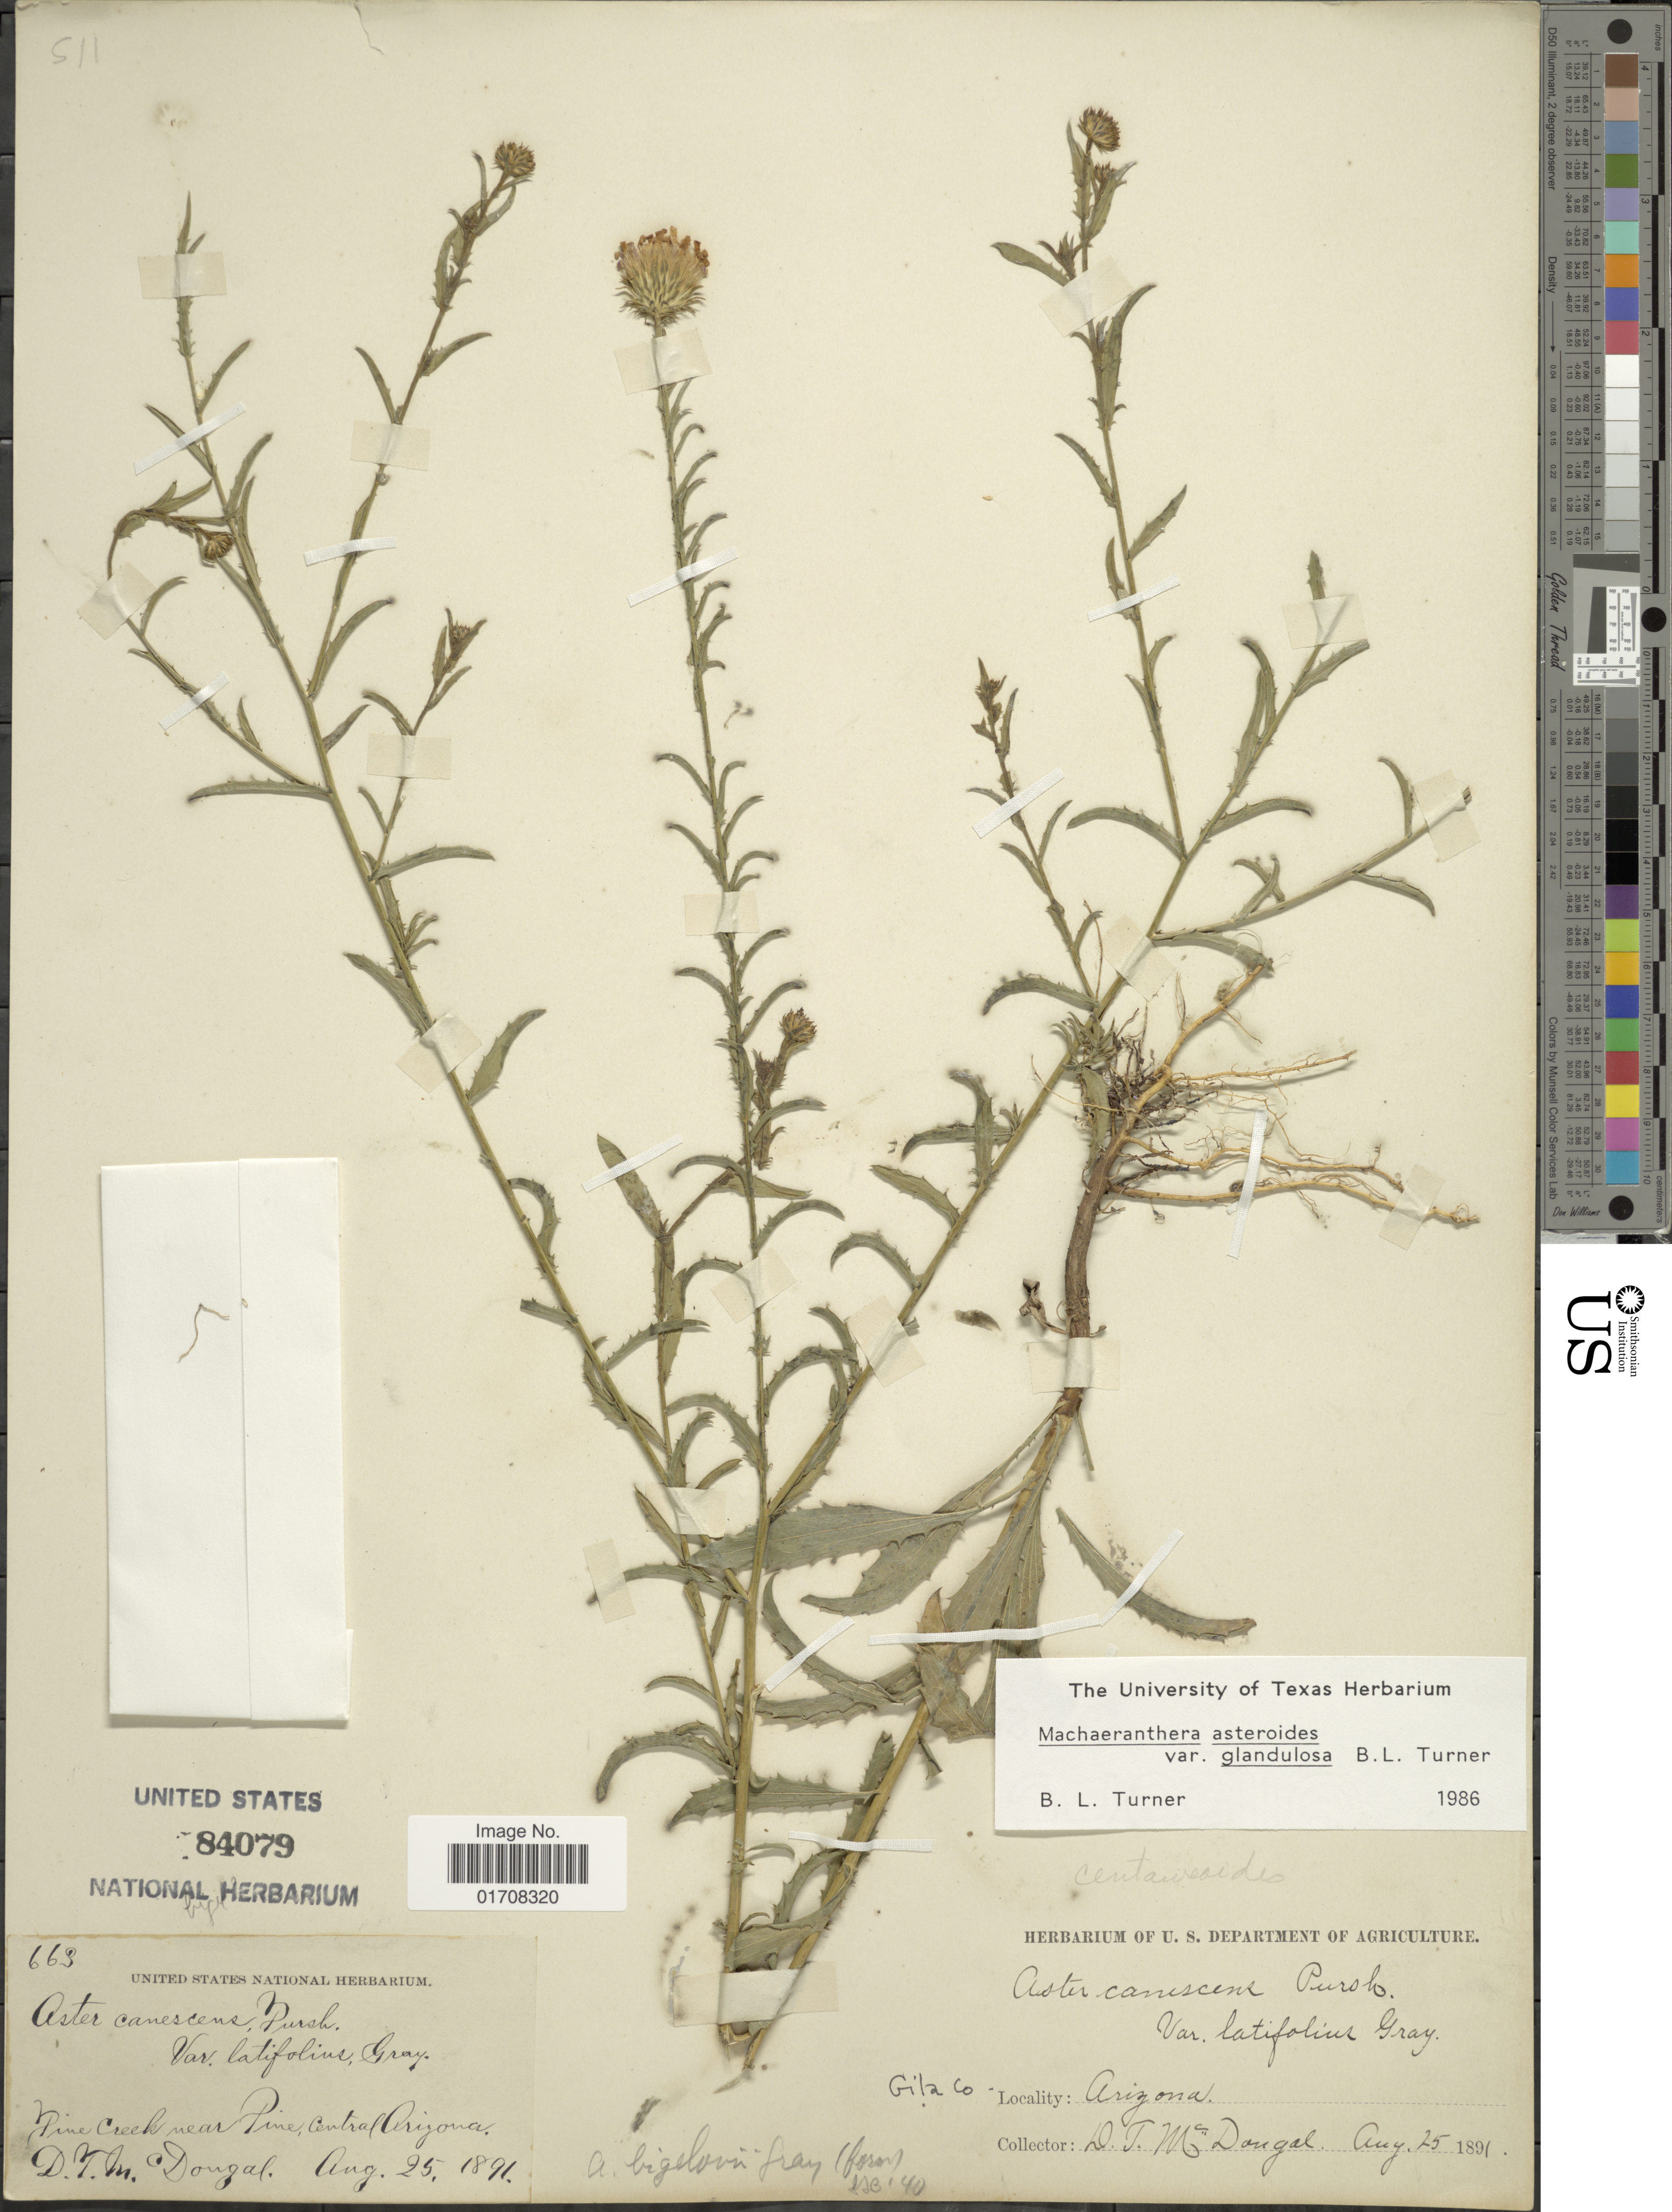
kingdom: Plantae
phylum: Tracheophyta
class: Magnoliopsida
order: Asterales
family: Asteraceae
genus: Machaeranthera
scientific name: Machaeranthera asteroides var. glandulosa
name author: (Torr.) Greene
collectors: D. McDougal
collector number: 663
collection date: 1891-08-25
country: United States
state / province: Arizona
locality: Pine Creek near Pine, Central Arizona, Gila Co.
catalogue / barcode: US 84079